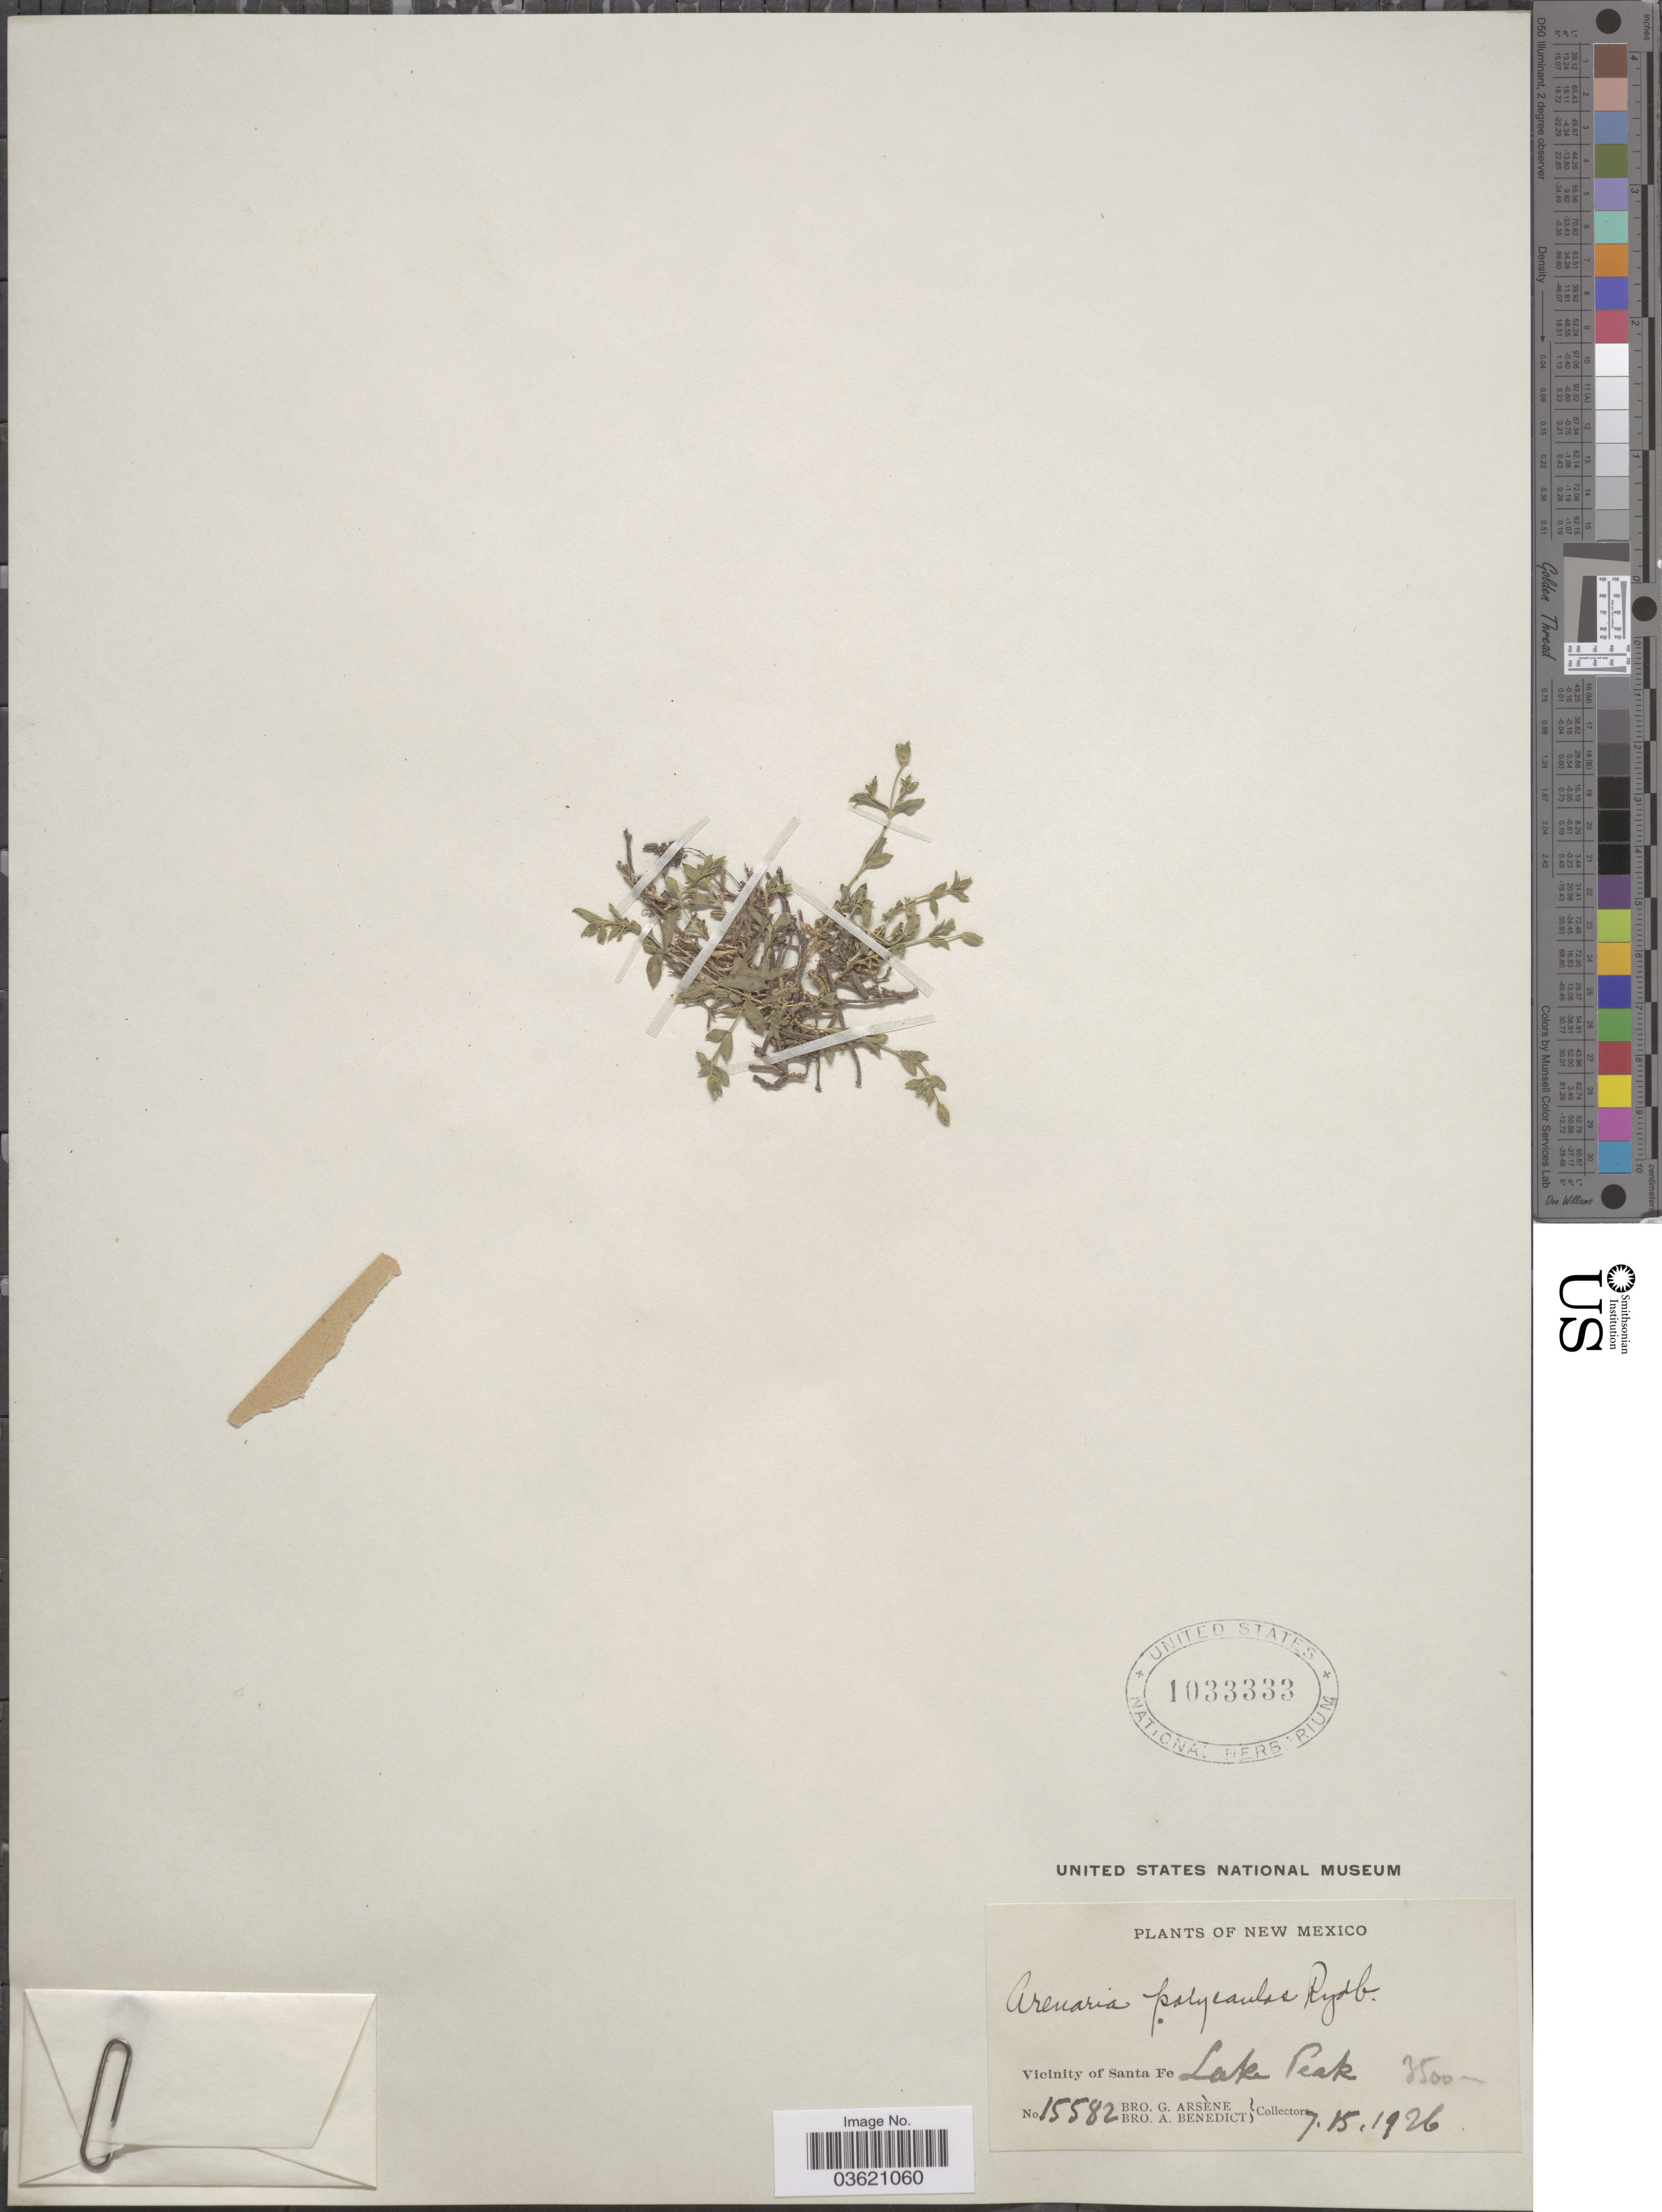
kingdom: Plantae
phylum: Tracheophyta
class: Magnoliopsida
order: Caryophyllales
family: Caryophyllaceae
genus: Arenaria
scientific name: Arenaria polycaulos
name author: Rydb.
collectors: Bro. G. Arsène & Bro. A. Benedict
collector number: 15582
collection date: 1926-07-15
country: United States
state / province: New Mexico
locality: Vicinity of Santa Fe. Lake Peak.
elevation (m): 3500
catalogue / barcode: US 1033333